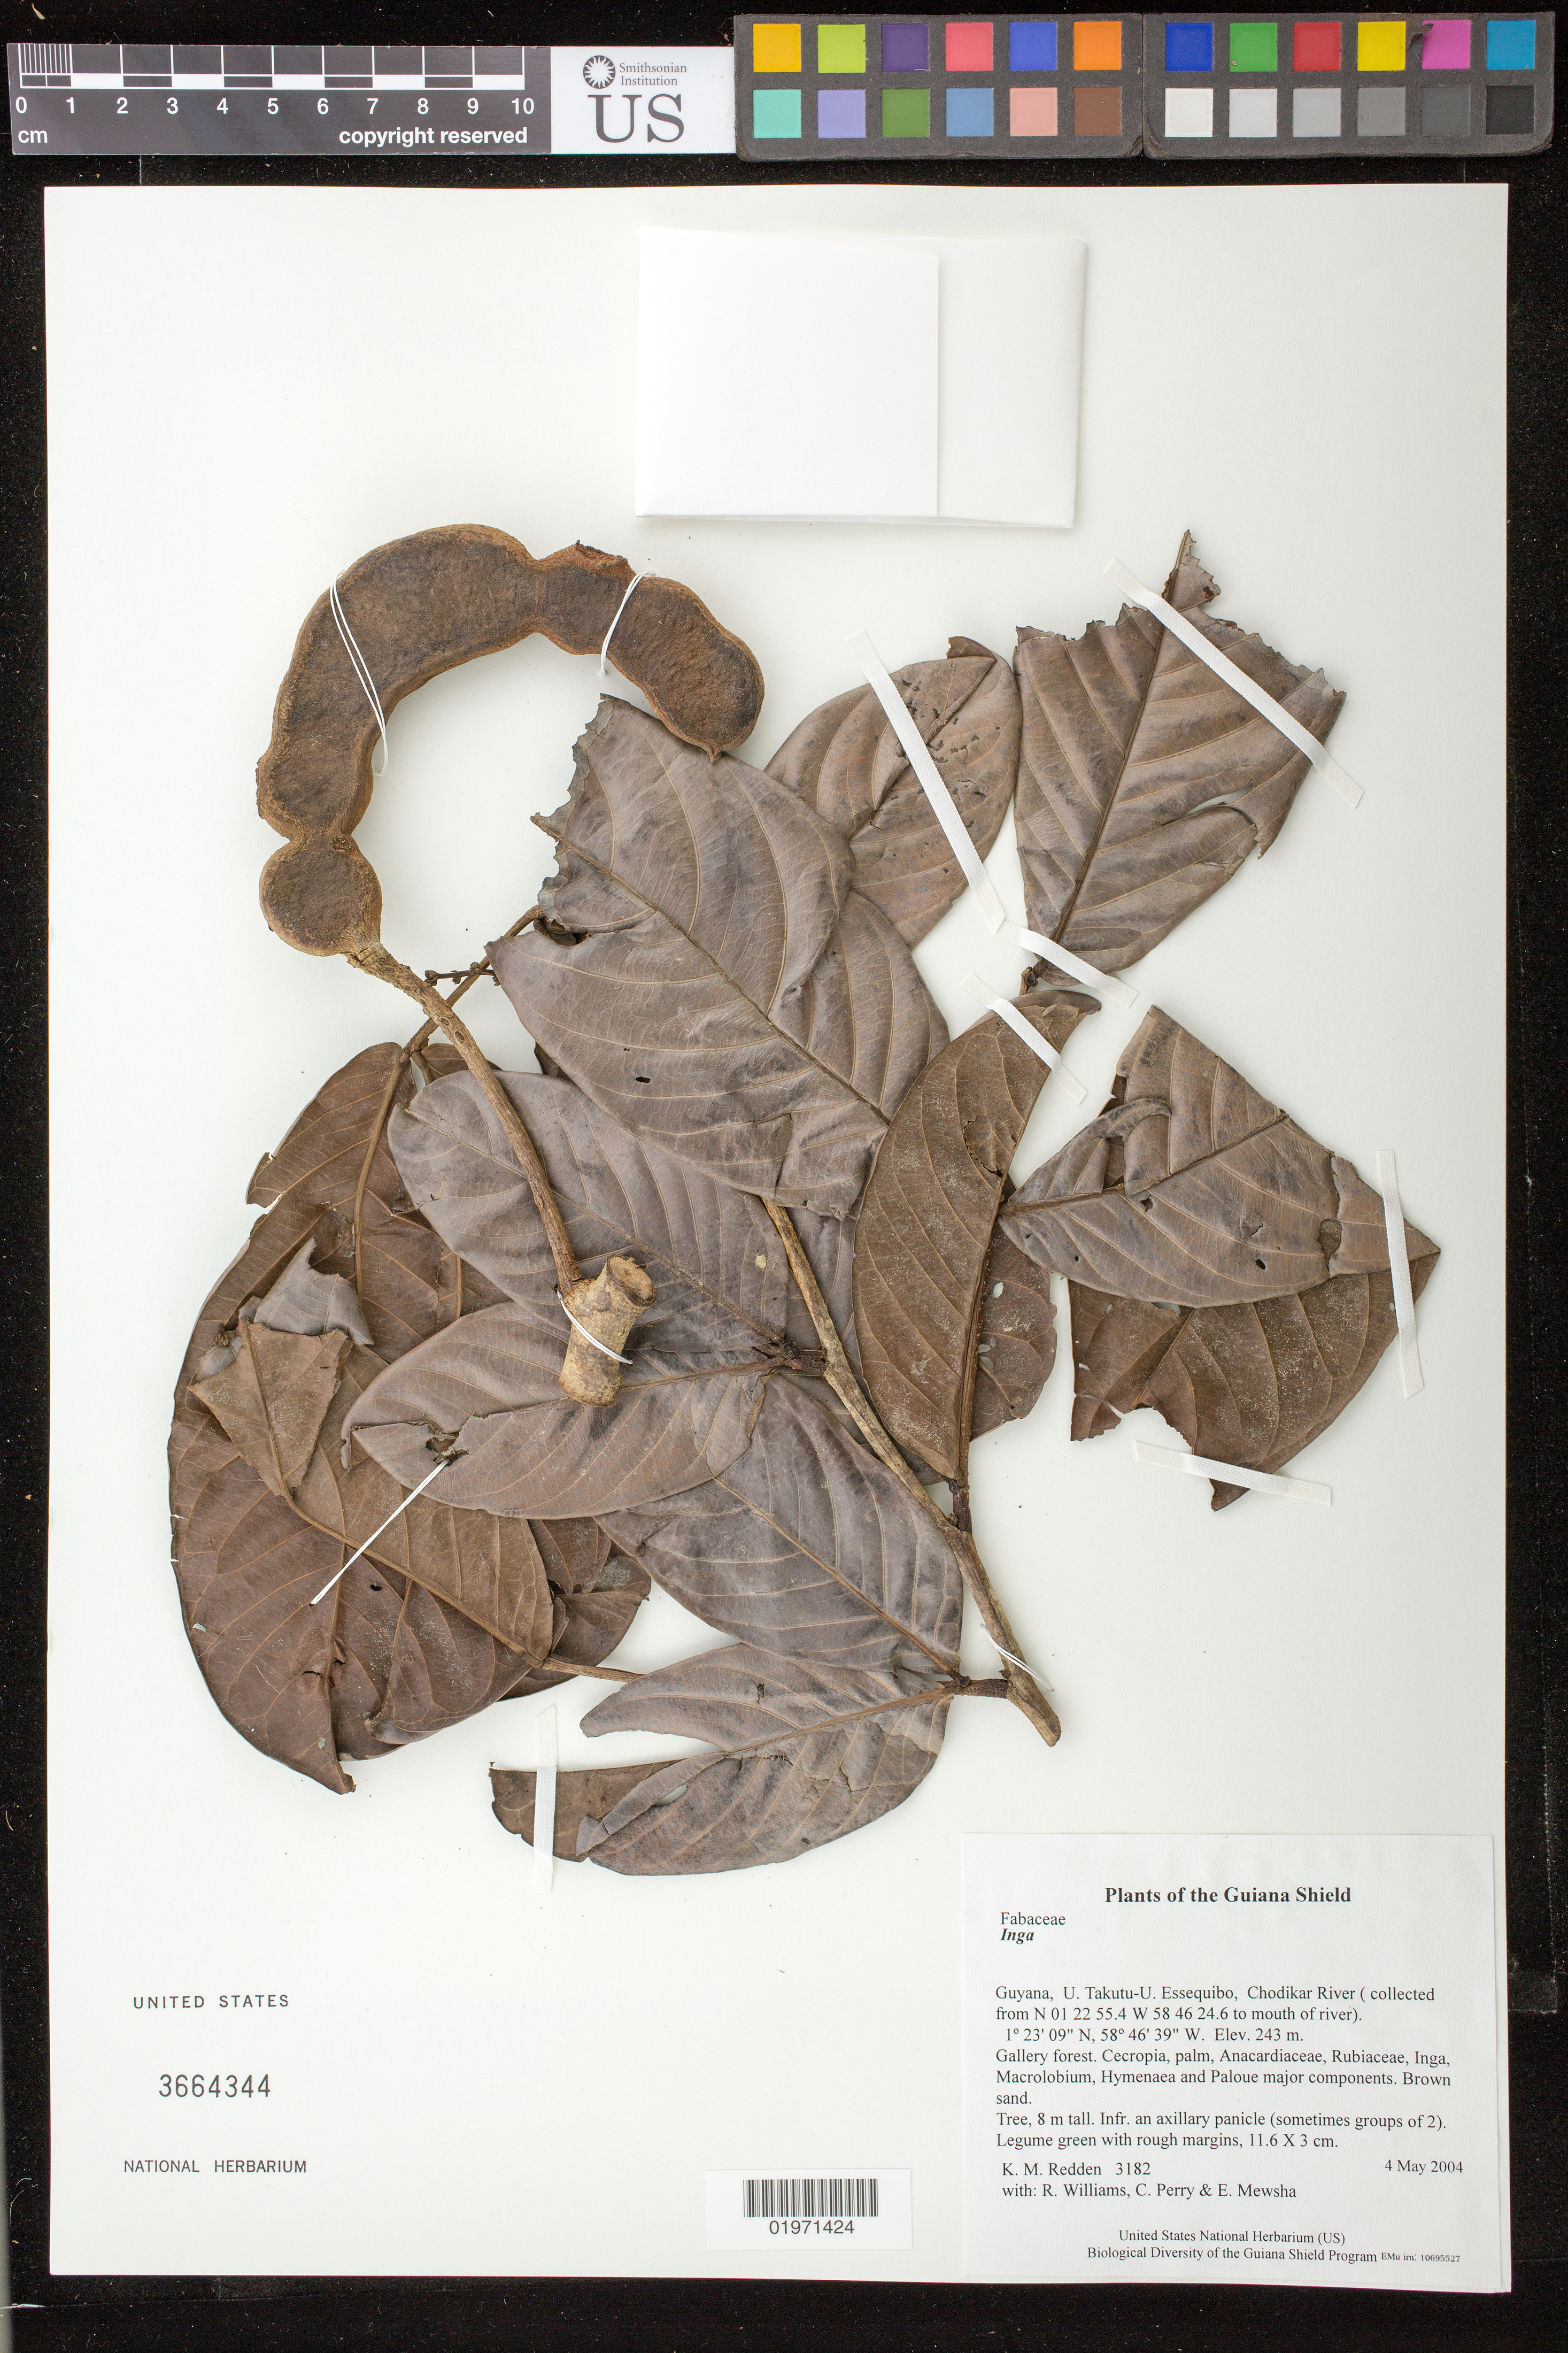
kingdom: Plantae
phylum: Tracheophyta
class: Magnoliopsida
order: Fabales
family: Fabaceae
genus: Inga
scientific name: Inga sp.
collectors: K. M. Redden, R. Williams, C. Perry & E. Mewsha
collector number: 3182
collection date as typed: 4 May 2004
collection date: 2004-05-04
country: Guyana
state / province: U. Takutu-U. Essequibo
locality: Chodikar River ( collected from N 01 22 55.4 W 58 46 24.6 to mouth of river)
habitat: Gallery forest. Cecropia, palm, Anacardiaceae, Rubiaceae, Inga, Macrolobium, Hymenaea and Paloue major components. Brown sand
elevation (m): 243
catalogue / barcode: US 3664344